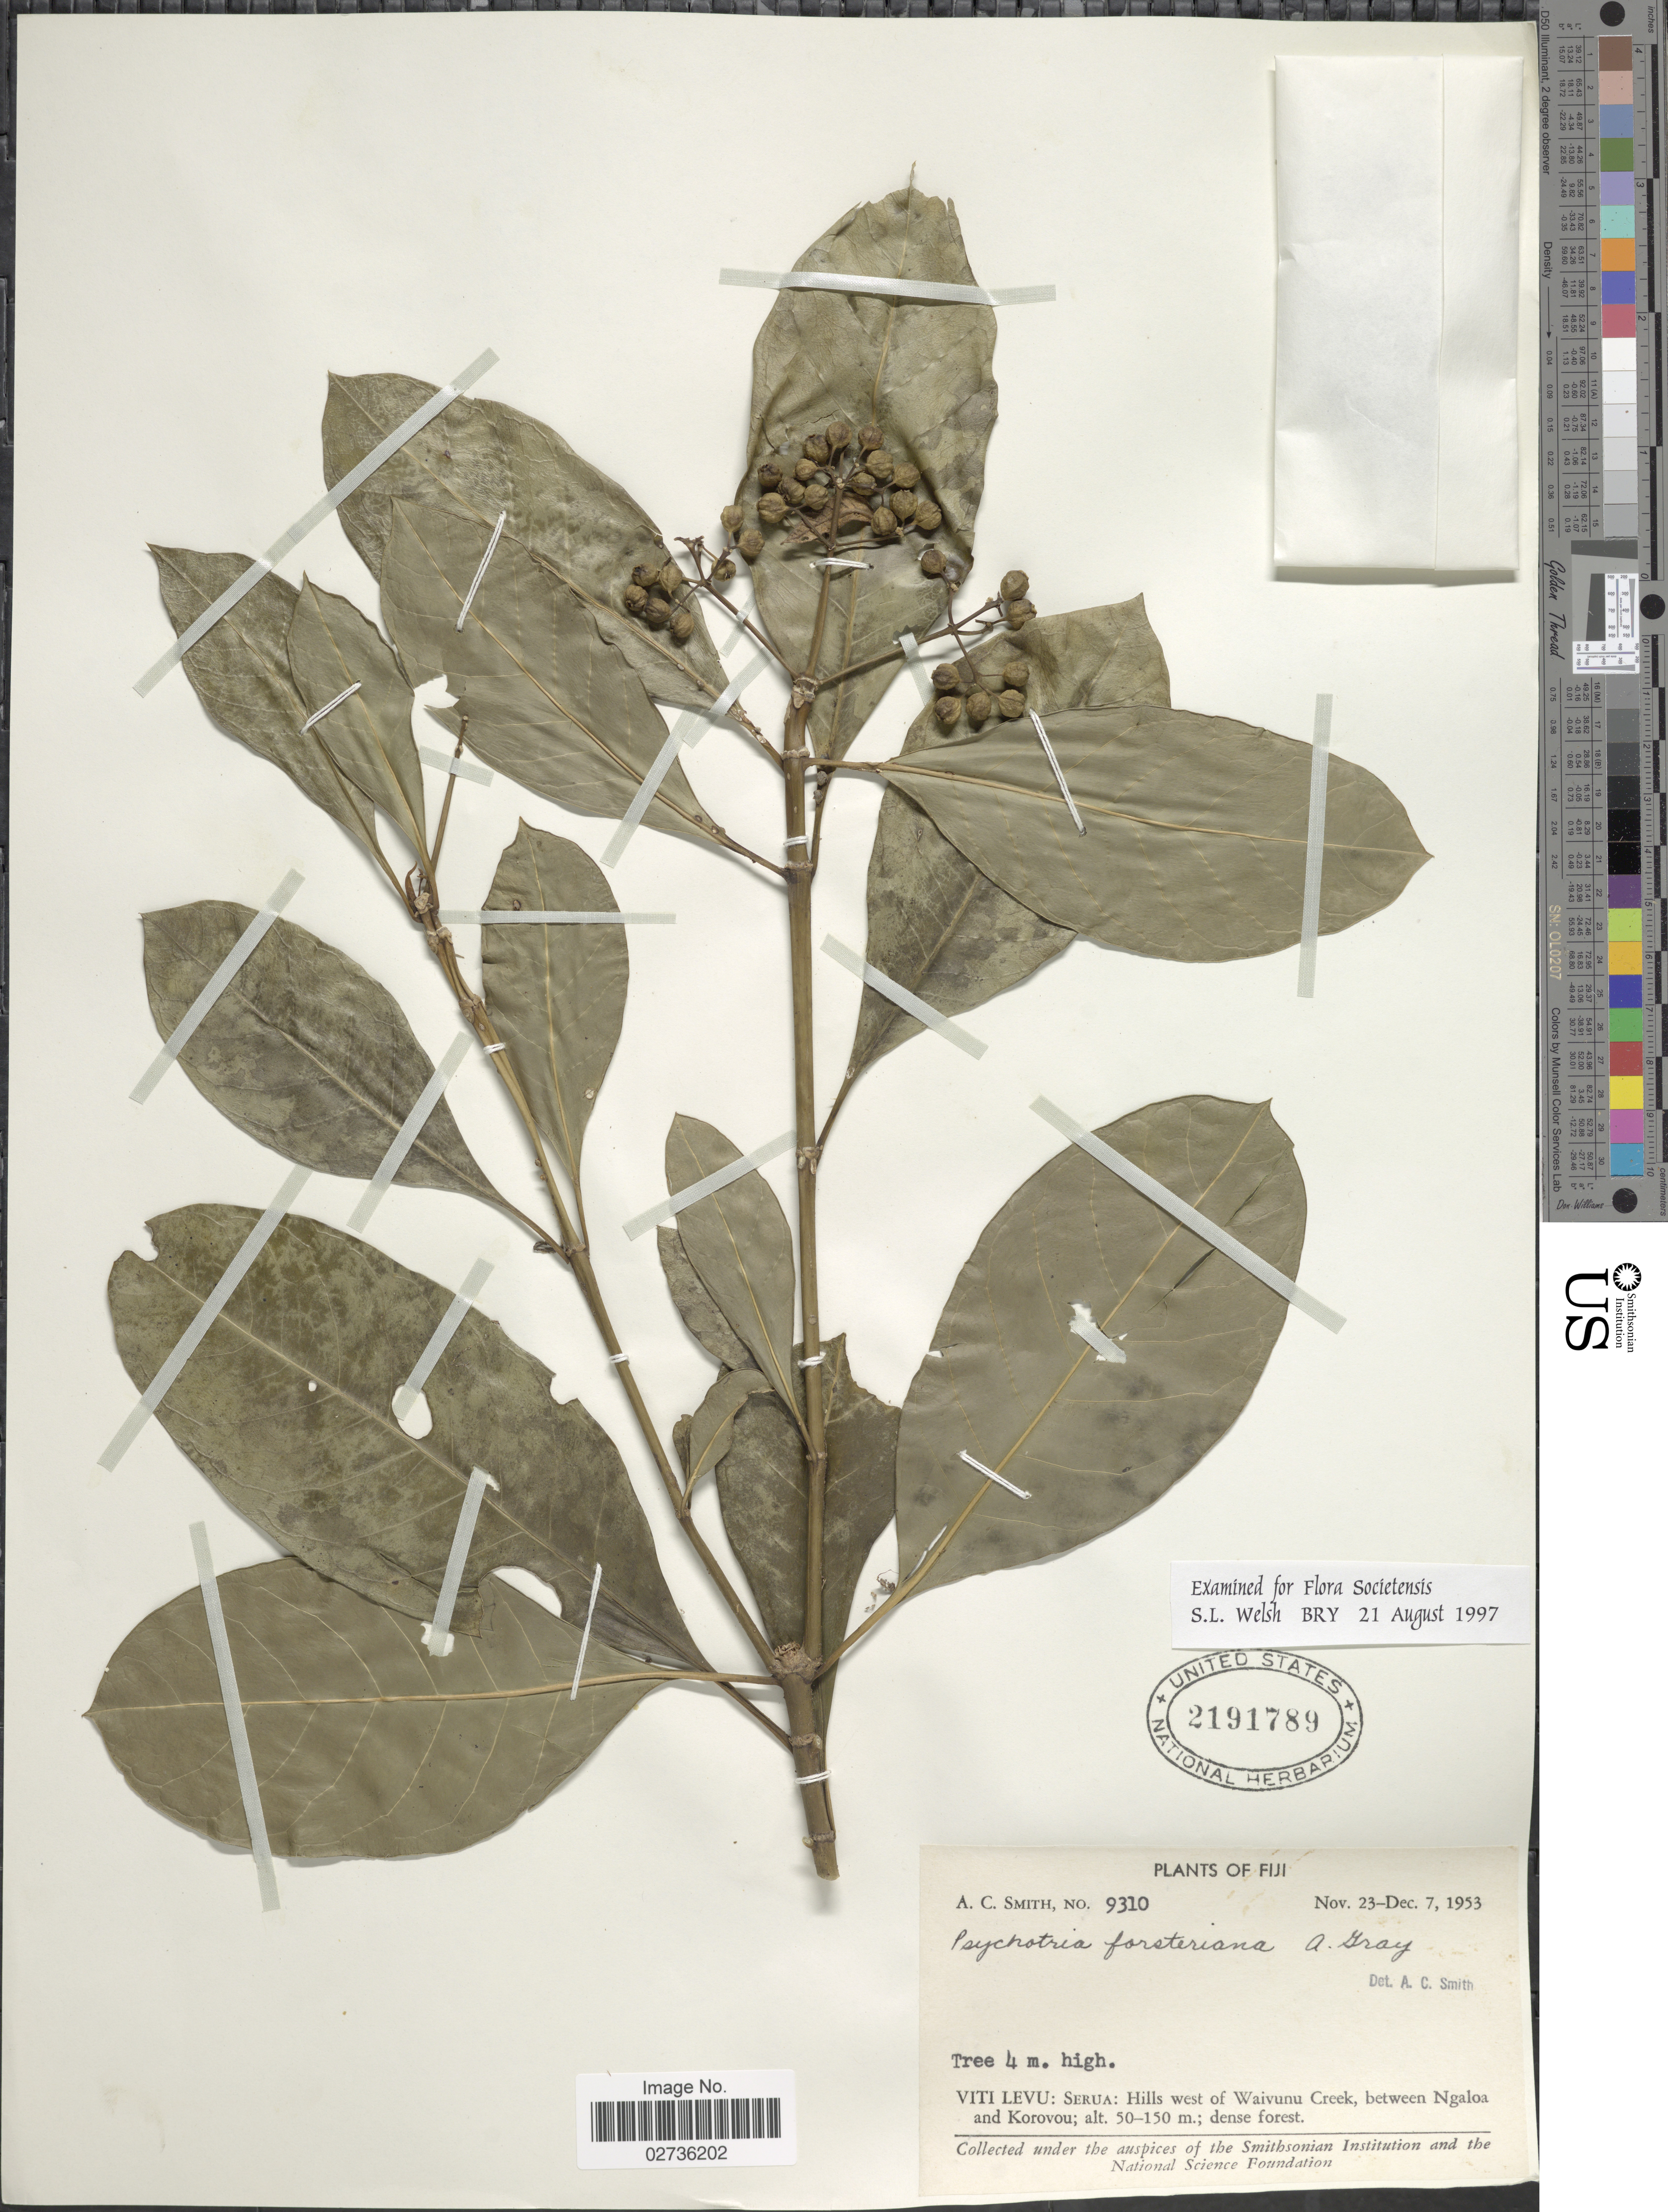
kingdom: Plantae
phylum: Tracheophyta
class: Magnoliopsida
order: Gentianales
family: Rubiaceae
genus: Psychotria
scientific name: Psychotria forsteriana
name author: A. Gray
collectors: A. C. Smith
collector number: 9310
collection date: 1953-11-23/1953-12-07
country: Fiji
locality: Viti Levu: Serua: Hills west of Waivunu Creek, between Ngaloa and Korovou.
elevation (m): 50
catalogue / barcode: US 2191789